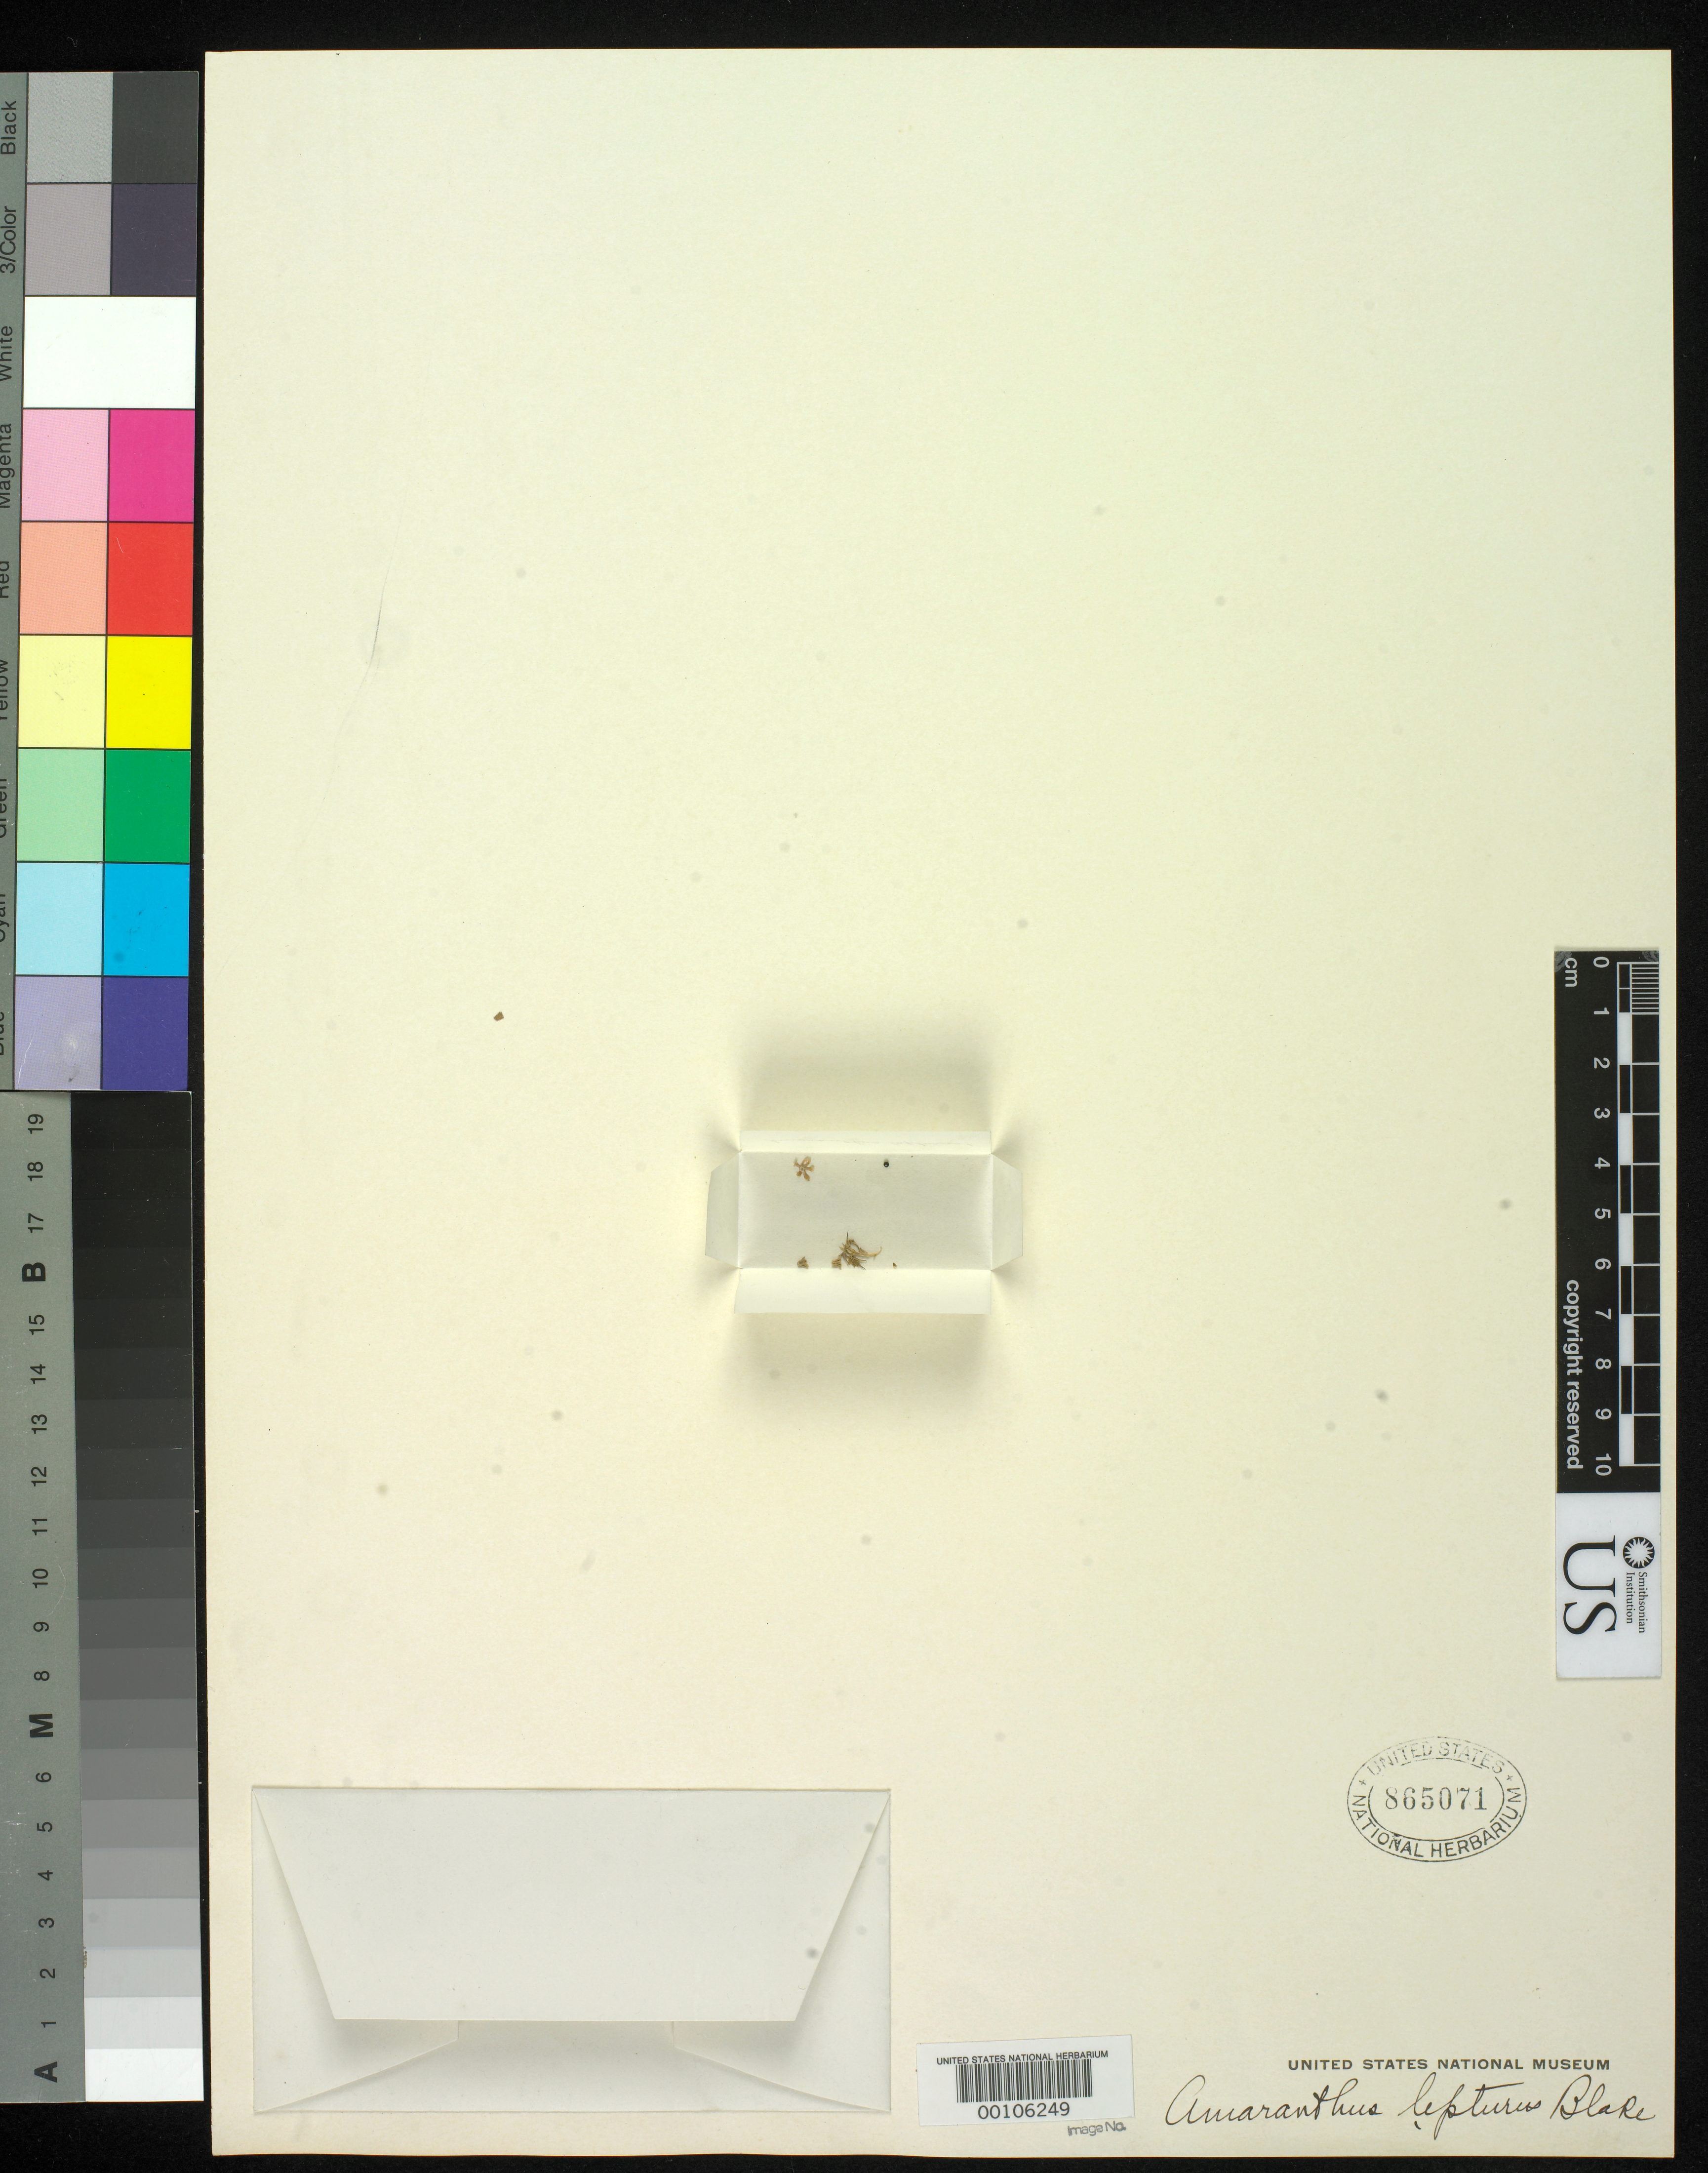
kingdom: Plantae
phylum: Tracheophyta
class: Magnoliopsida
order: Caryophyllales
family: Amaranthaceae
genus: Amaranthus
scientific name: Amaranthus lepturus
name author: S.F. Blake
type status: Type Material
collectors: G. W. Barclay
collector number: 3094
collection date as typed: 1839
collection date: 1839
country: Mexico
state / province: Baja California Sur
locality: Magdalena Bay.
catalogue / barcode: US 865071